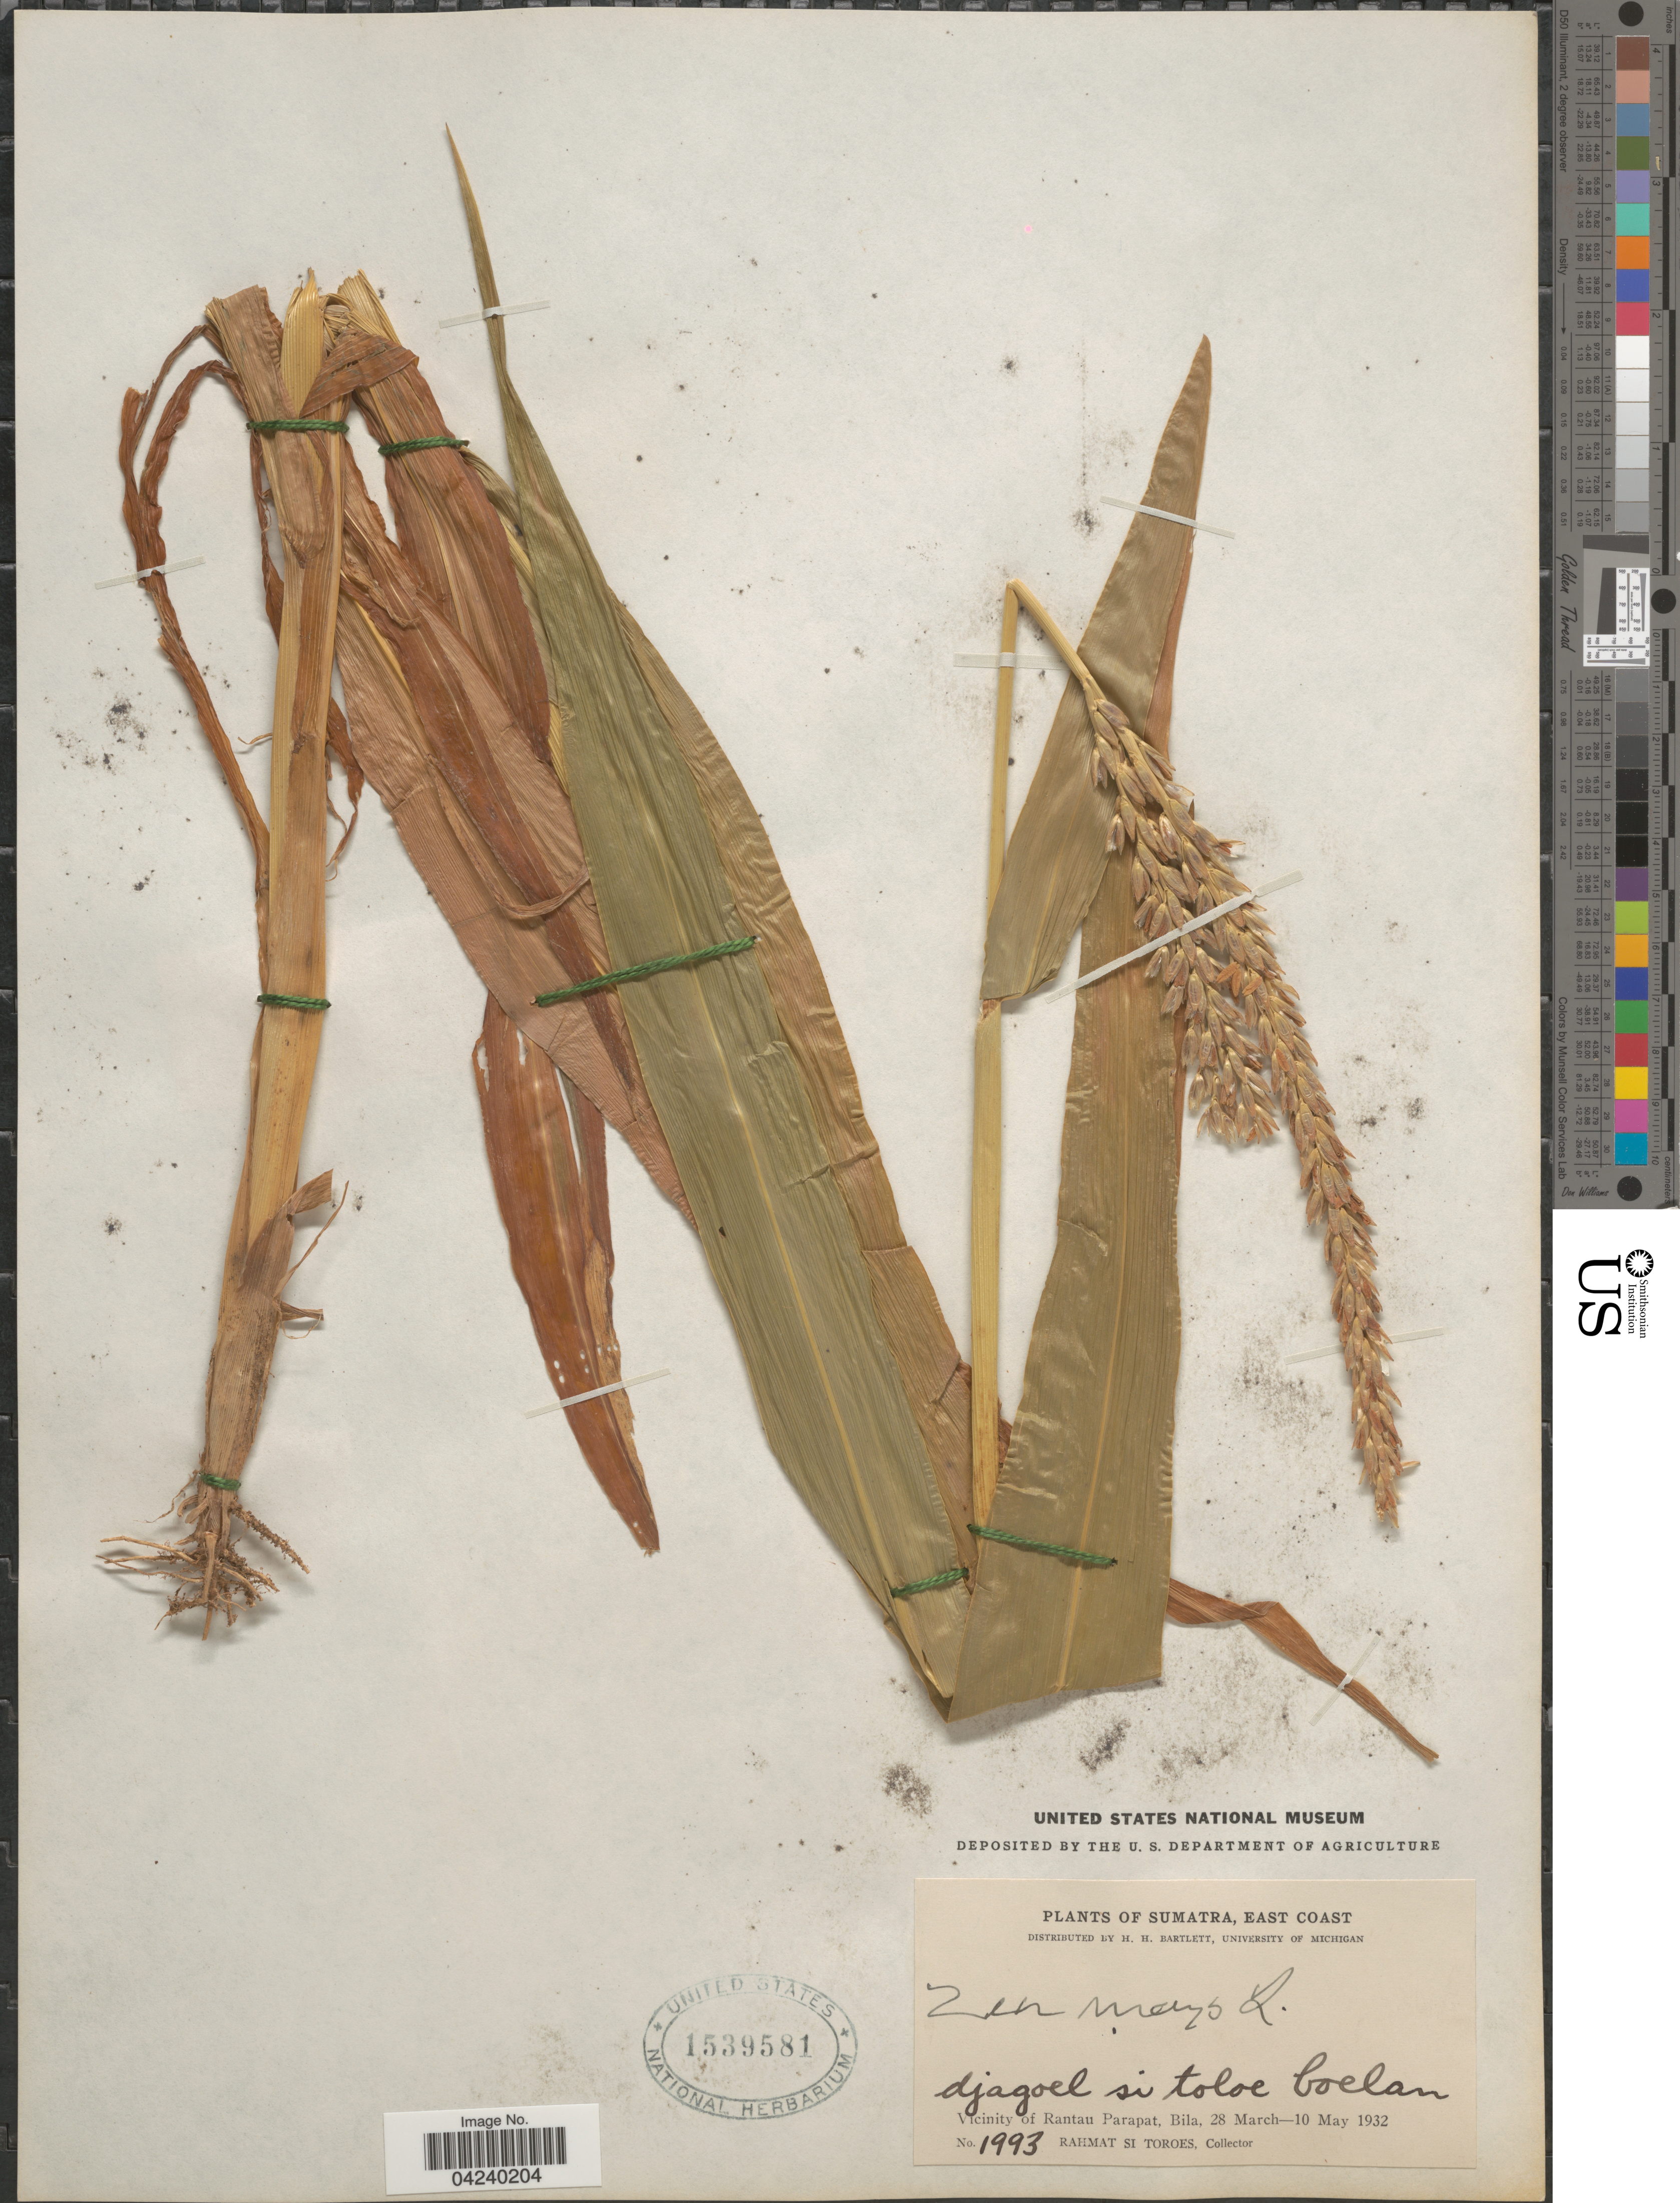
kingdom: Plantae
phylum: Tracheophyta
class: Liliopsida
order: Poales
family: Poaceae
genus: Zea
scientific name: Zea mays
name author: L.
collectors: Rahmat Si Boeea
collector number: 1993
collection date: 1932-03-28/1932-05-10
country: Indonesia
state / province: Sumatra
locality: East Coast. Vicinity of Rantau Parapat, Bila.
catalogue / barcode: US 1539581